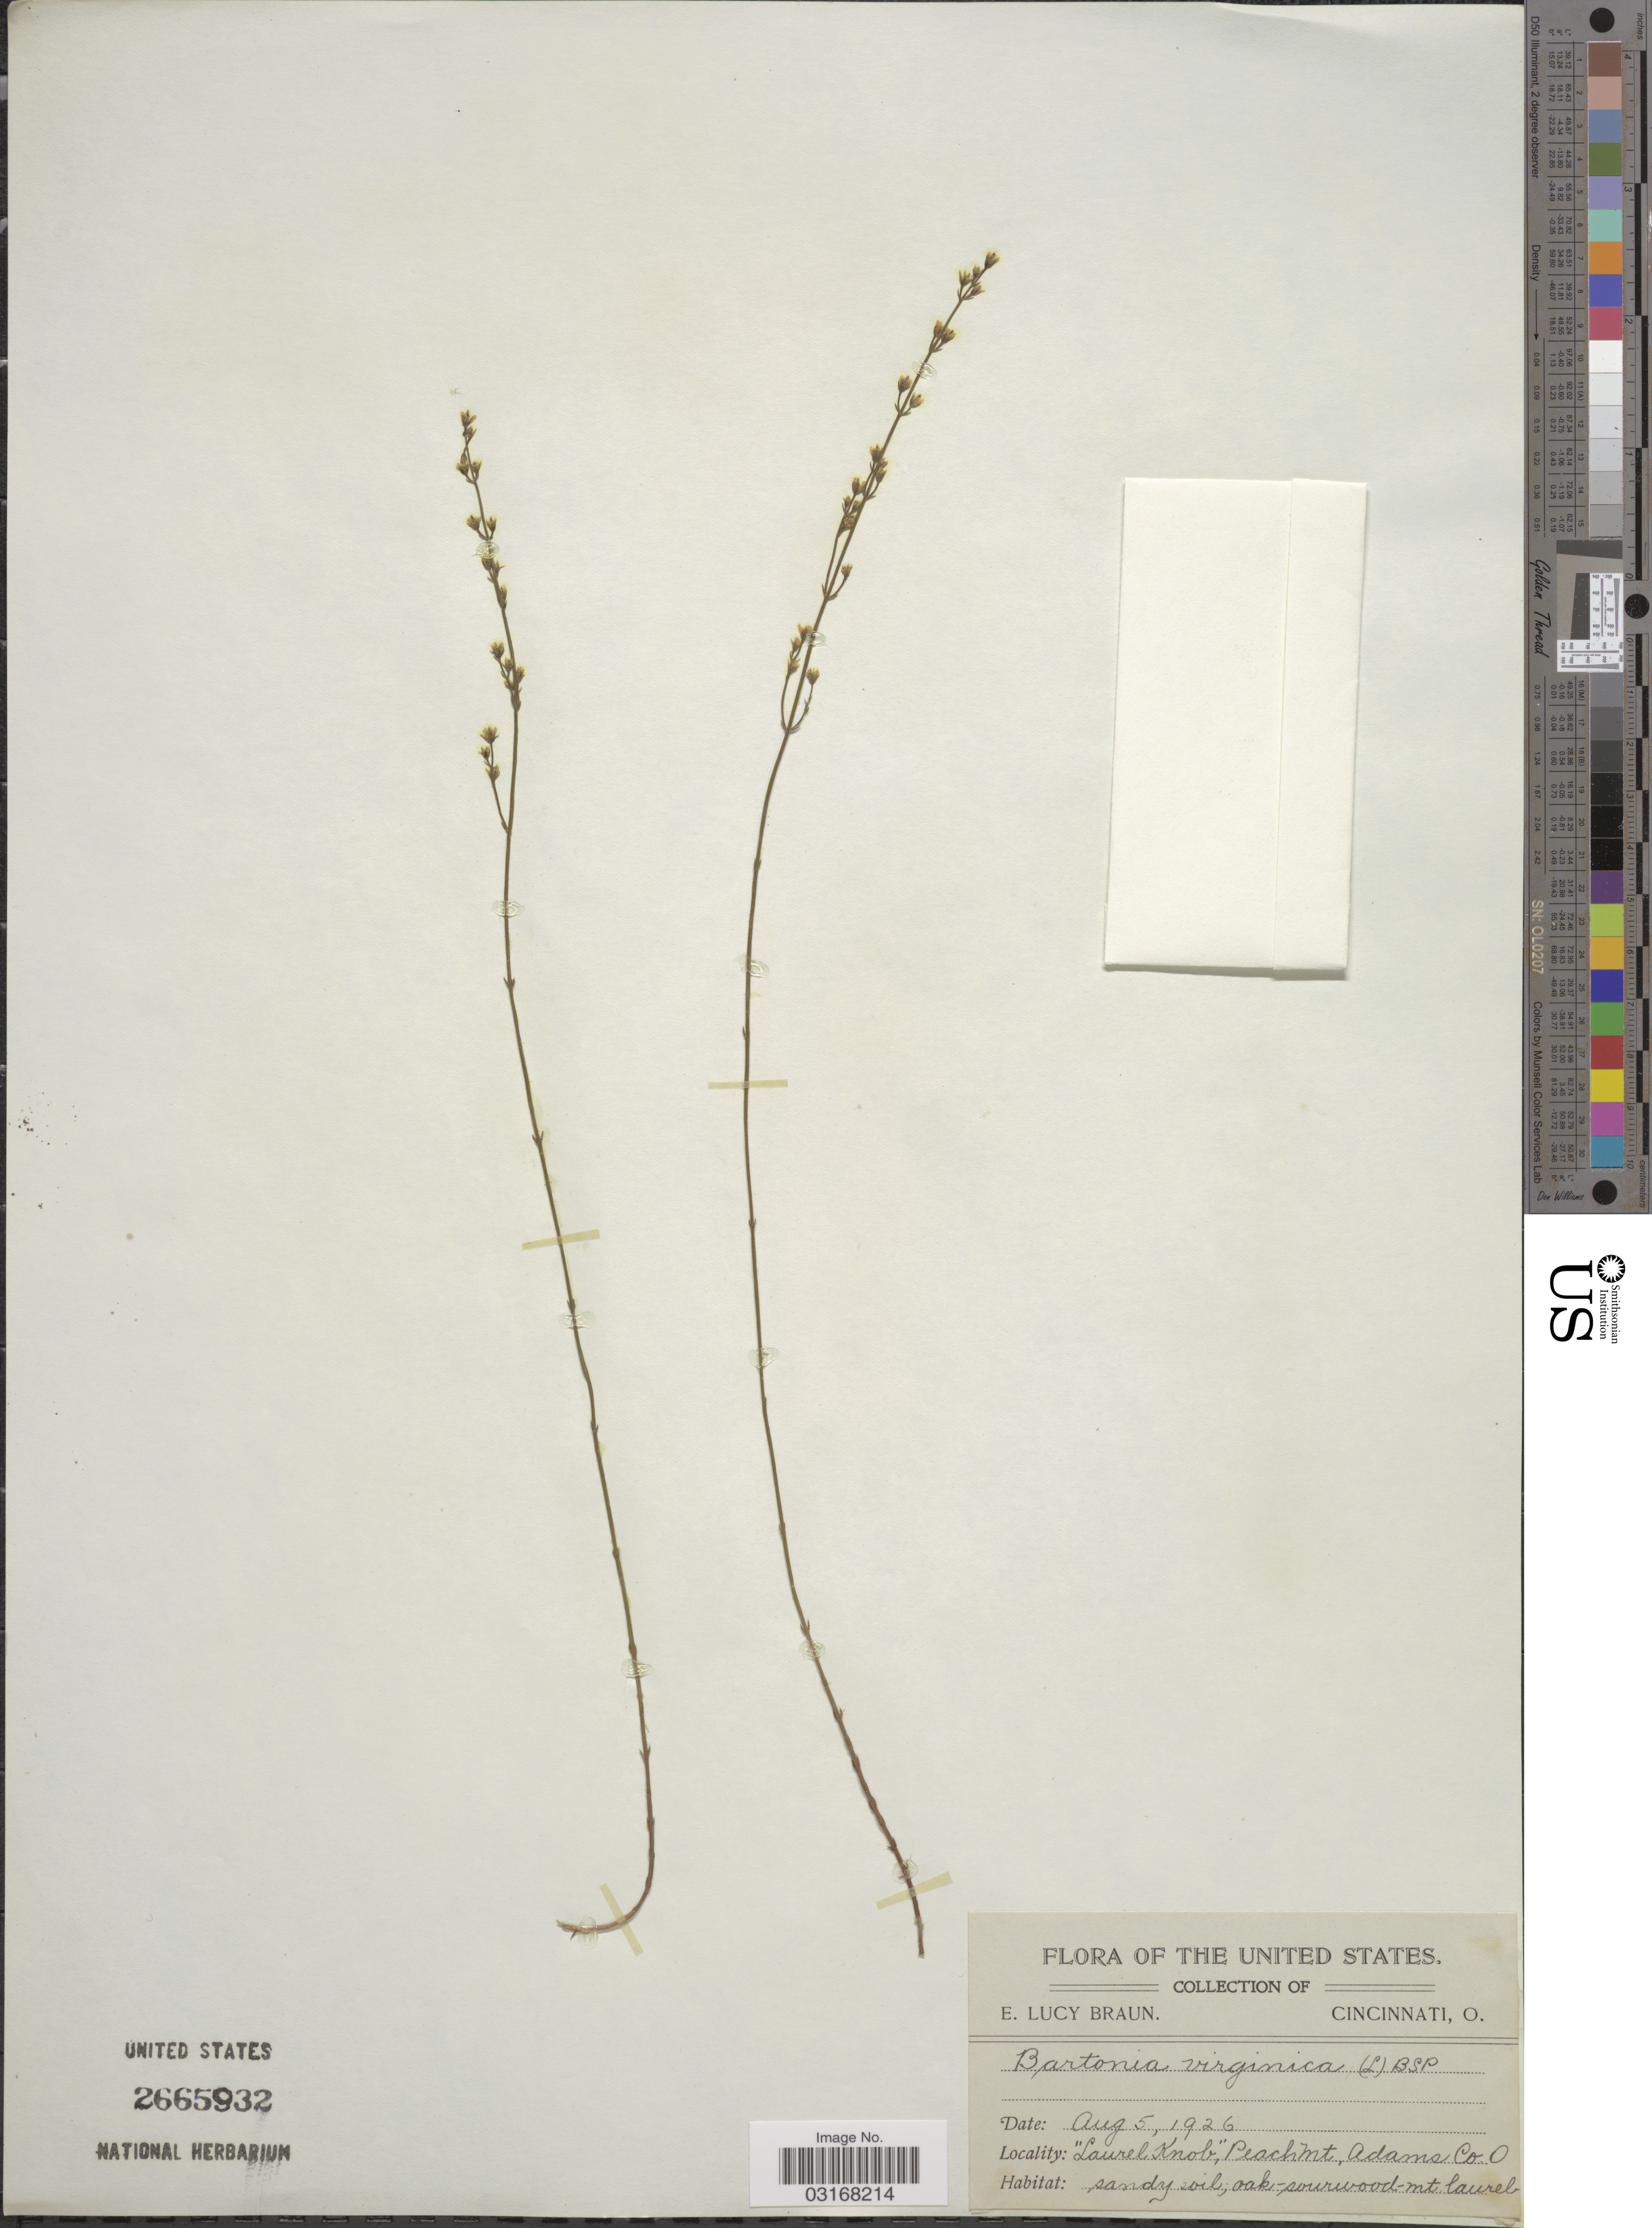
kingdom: Plantae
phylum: Tracheophyta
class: Magnoliopsida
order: Gentianales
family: Gentianaceae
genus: Bartonia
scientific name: Bartonia virginica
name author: (L.) Britton, Stearns & Poggenb.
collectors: E. Braun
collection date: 1926-08-05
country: United States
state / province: Ohio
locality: Laurel Knob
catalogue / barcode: US 2665932